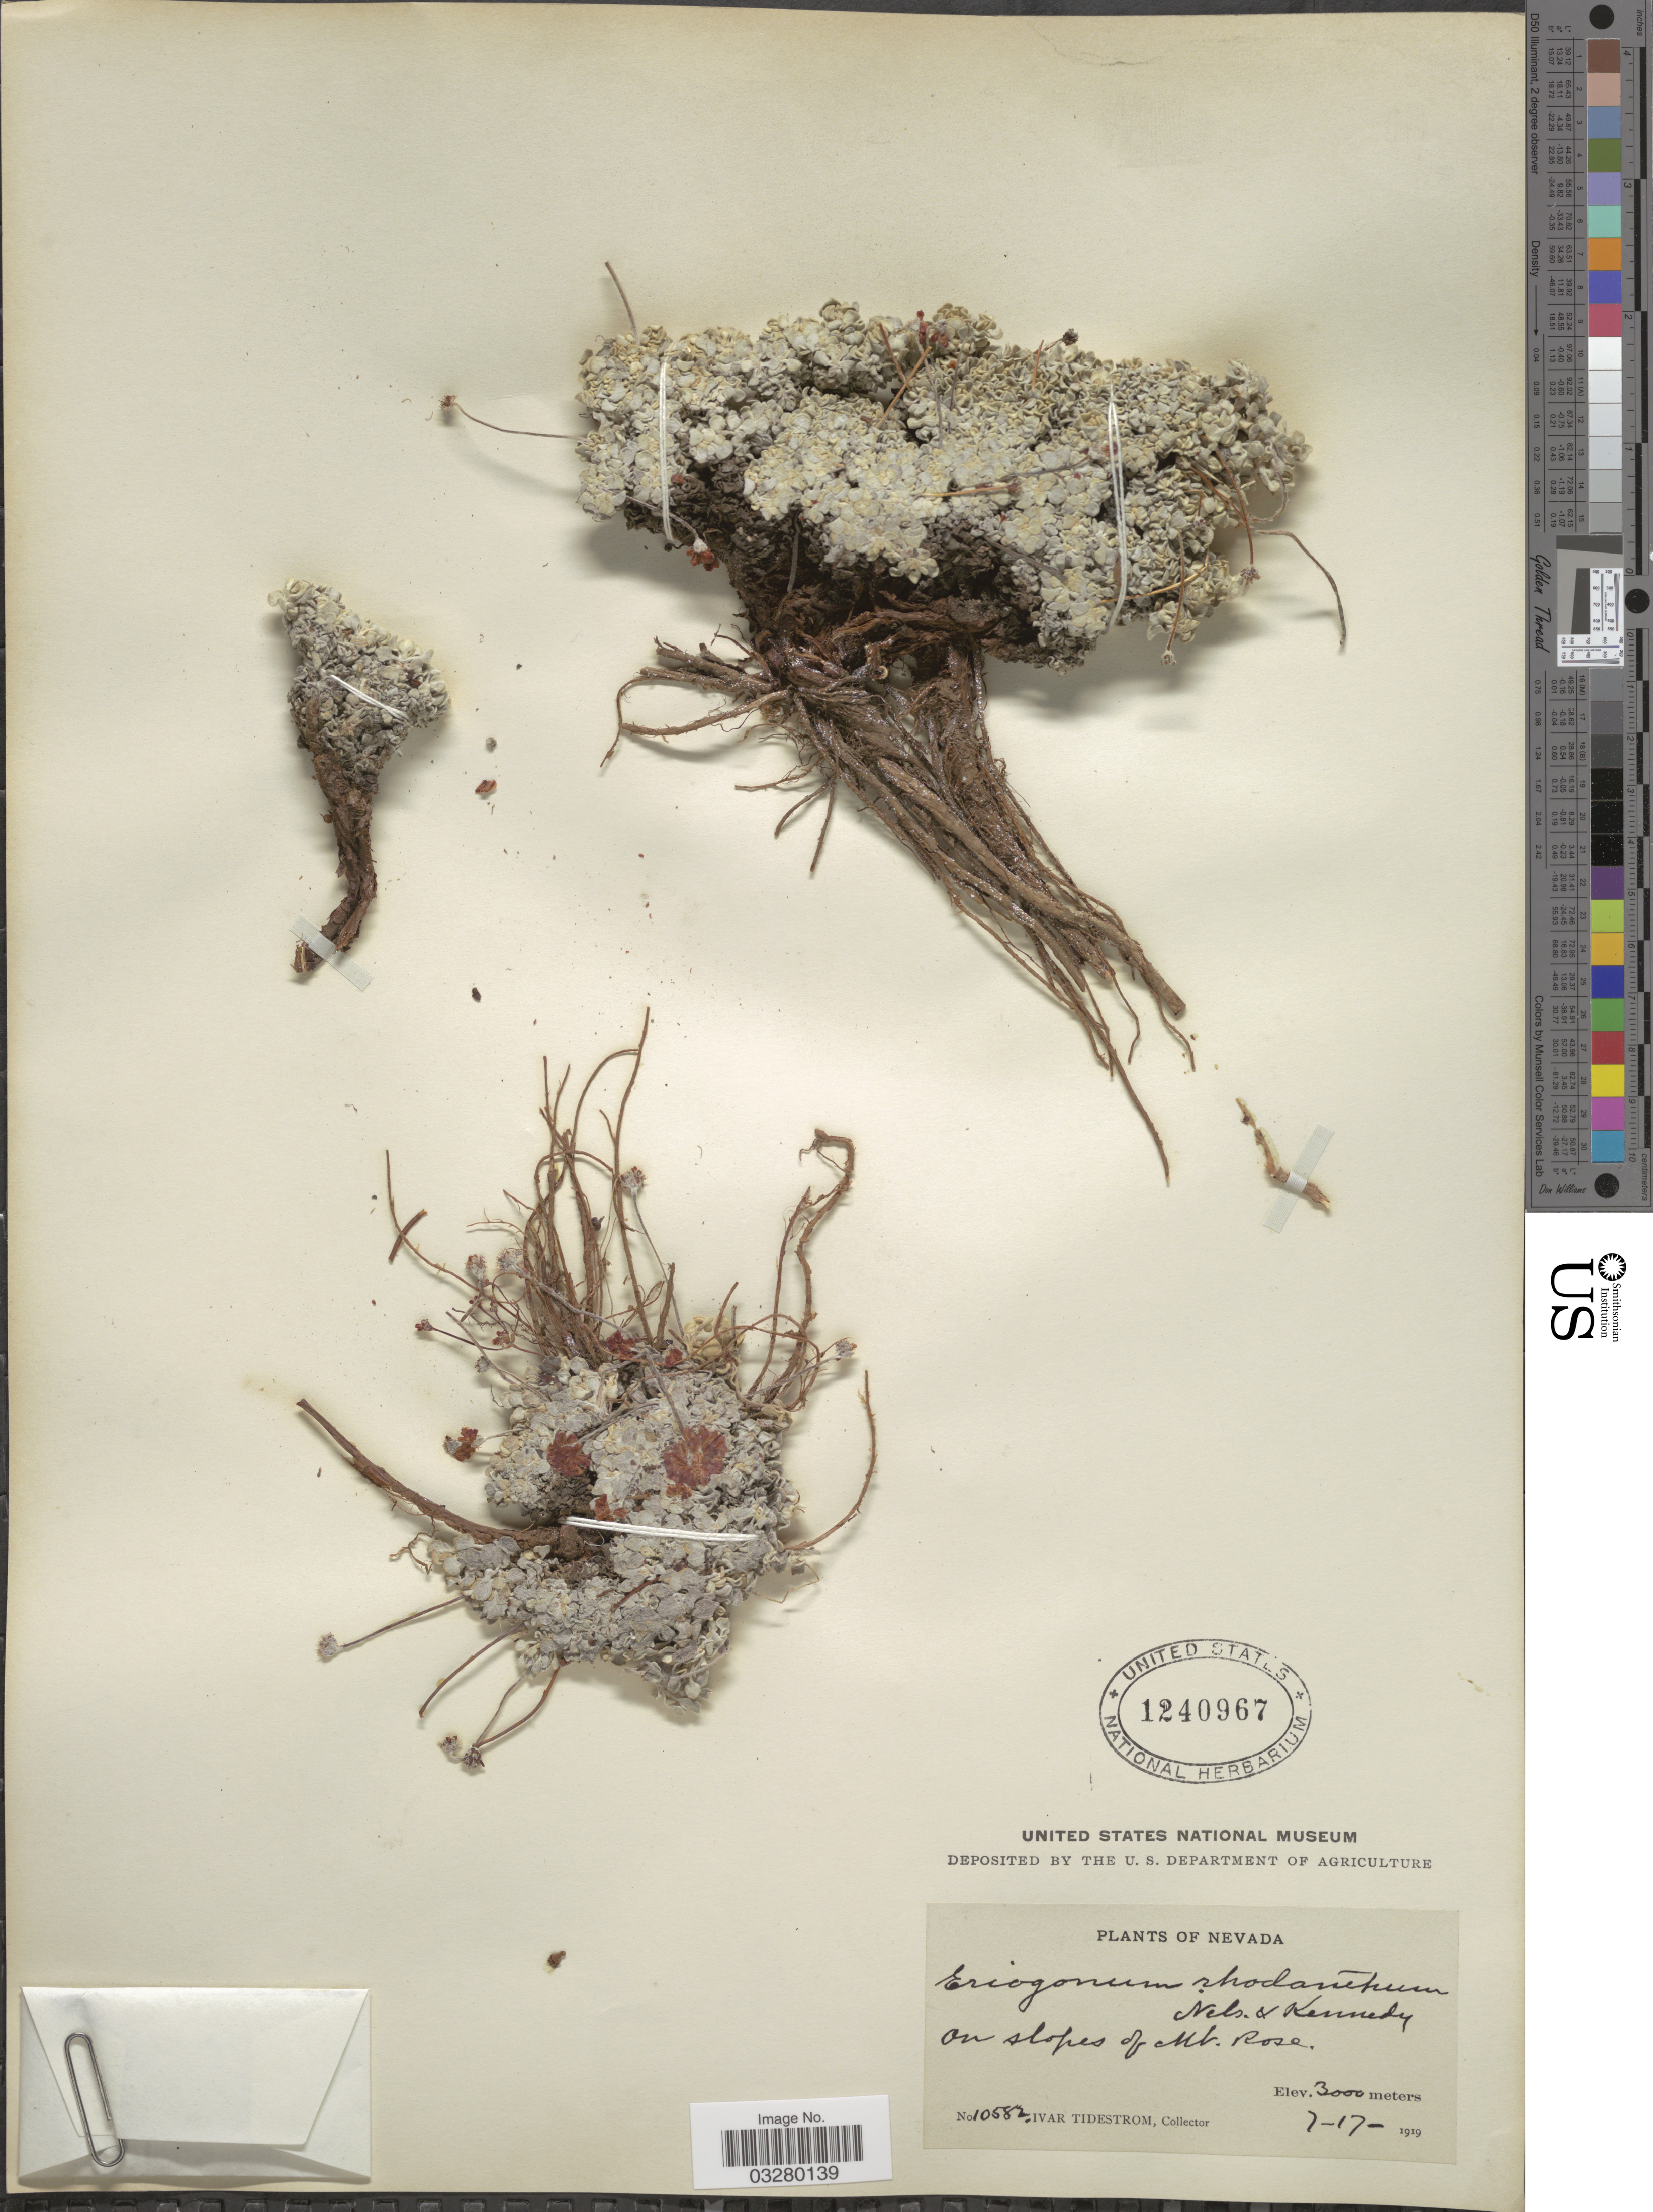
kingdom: Plantae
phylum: Tracheophyta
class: Magnoliopsida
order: Caryophyllales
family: Polygonaceae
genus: Eriogonum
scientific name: Eriogonum rhodanthum var. subracemosum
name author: A. Nelson & P.B. Kenn.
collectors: I. F. Tidestrom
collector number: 10582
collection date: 1919-07-17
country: United States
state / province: Nevada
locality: On slopes of Mt. Rose.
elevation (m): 3000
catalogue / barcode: US 1240967